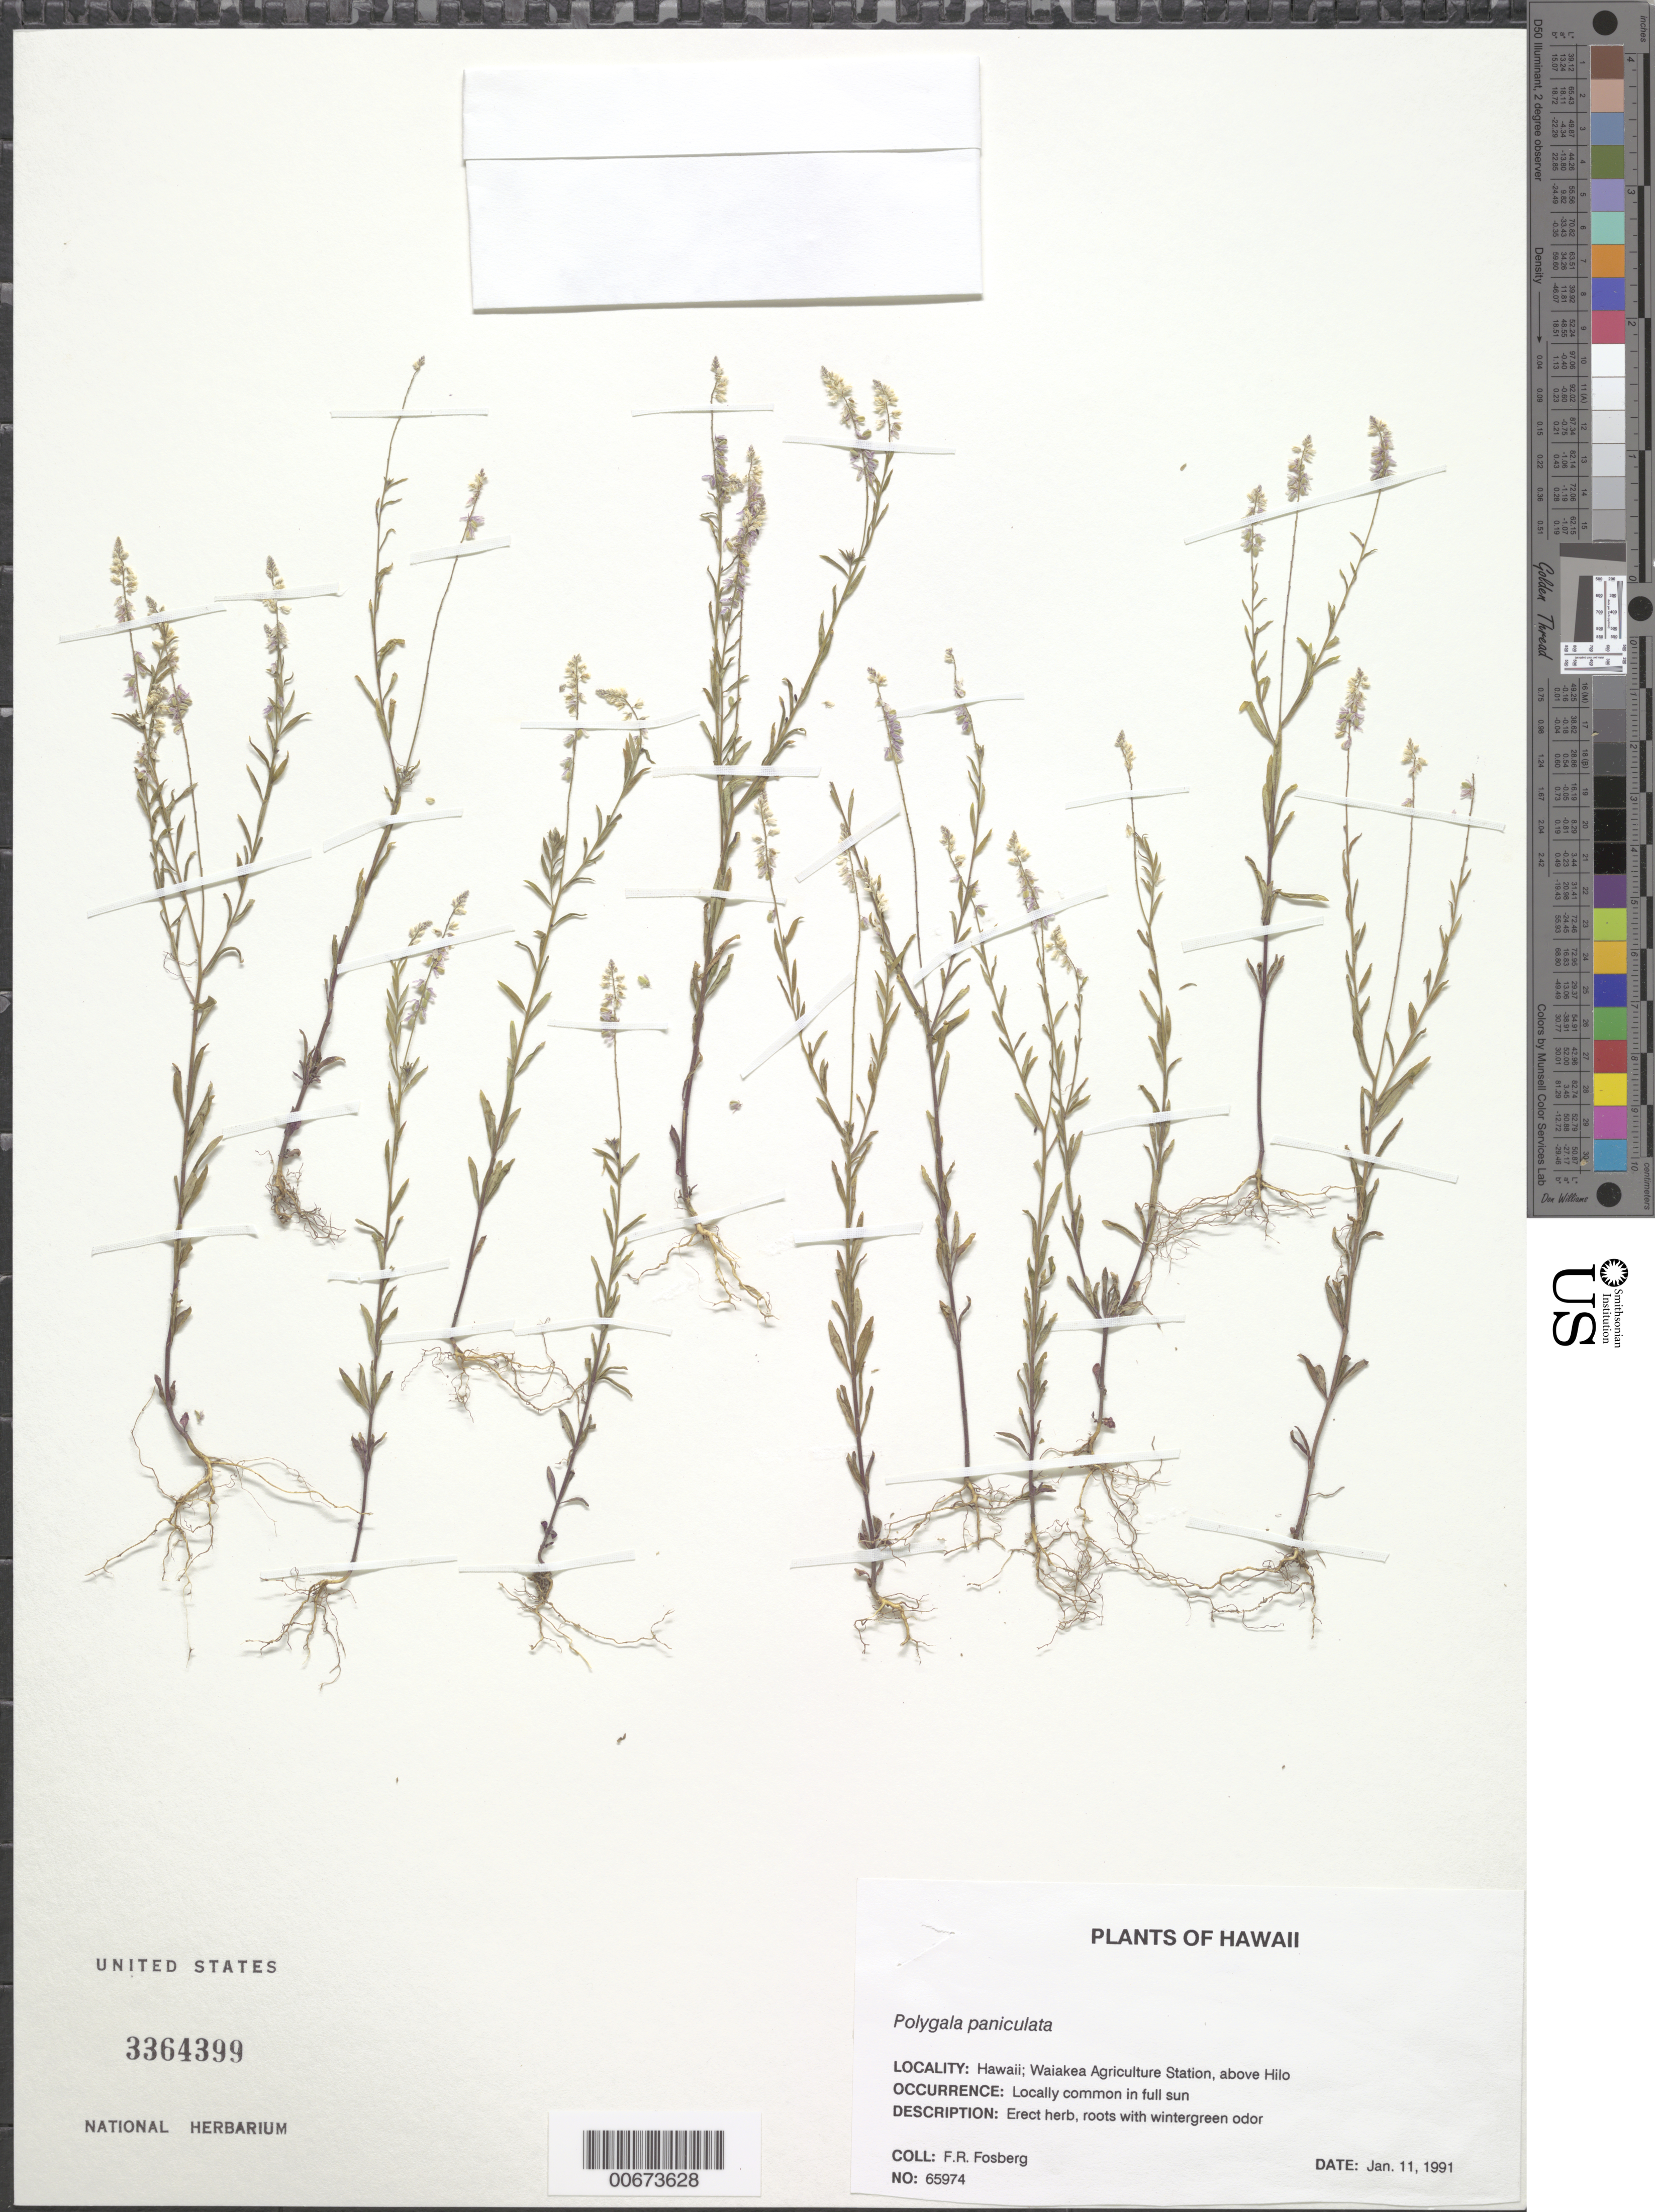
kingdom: Plantae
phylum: Tracheophyta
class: Magnoliopsida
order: Fabales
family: Polygalaceae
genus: Polygala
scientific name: Polygala paniculata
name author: L.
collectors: F. R. Fosberg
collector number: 65974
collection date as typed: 11 Jan 1991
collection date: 1991-01-11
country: United States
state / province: Hawaii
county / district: Hawaii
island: Hawaii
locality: Waiakea Agriculture Station, above Hilo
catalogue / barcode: US 3364399